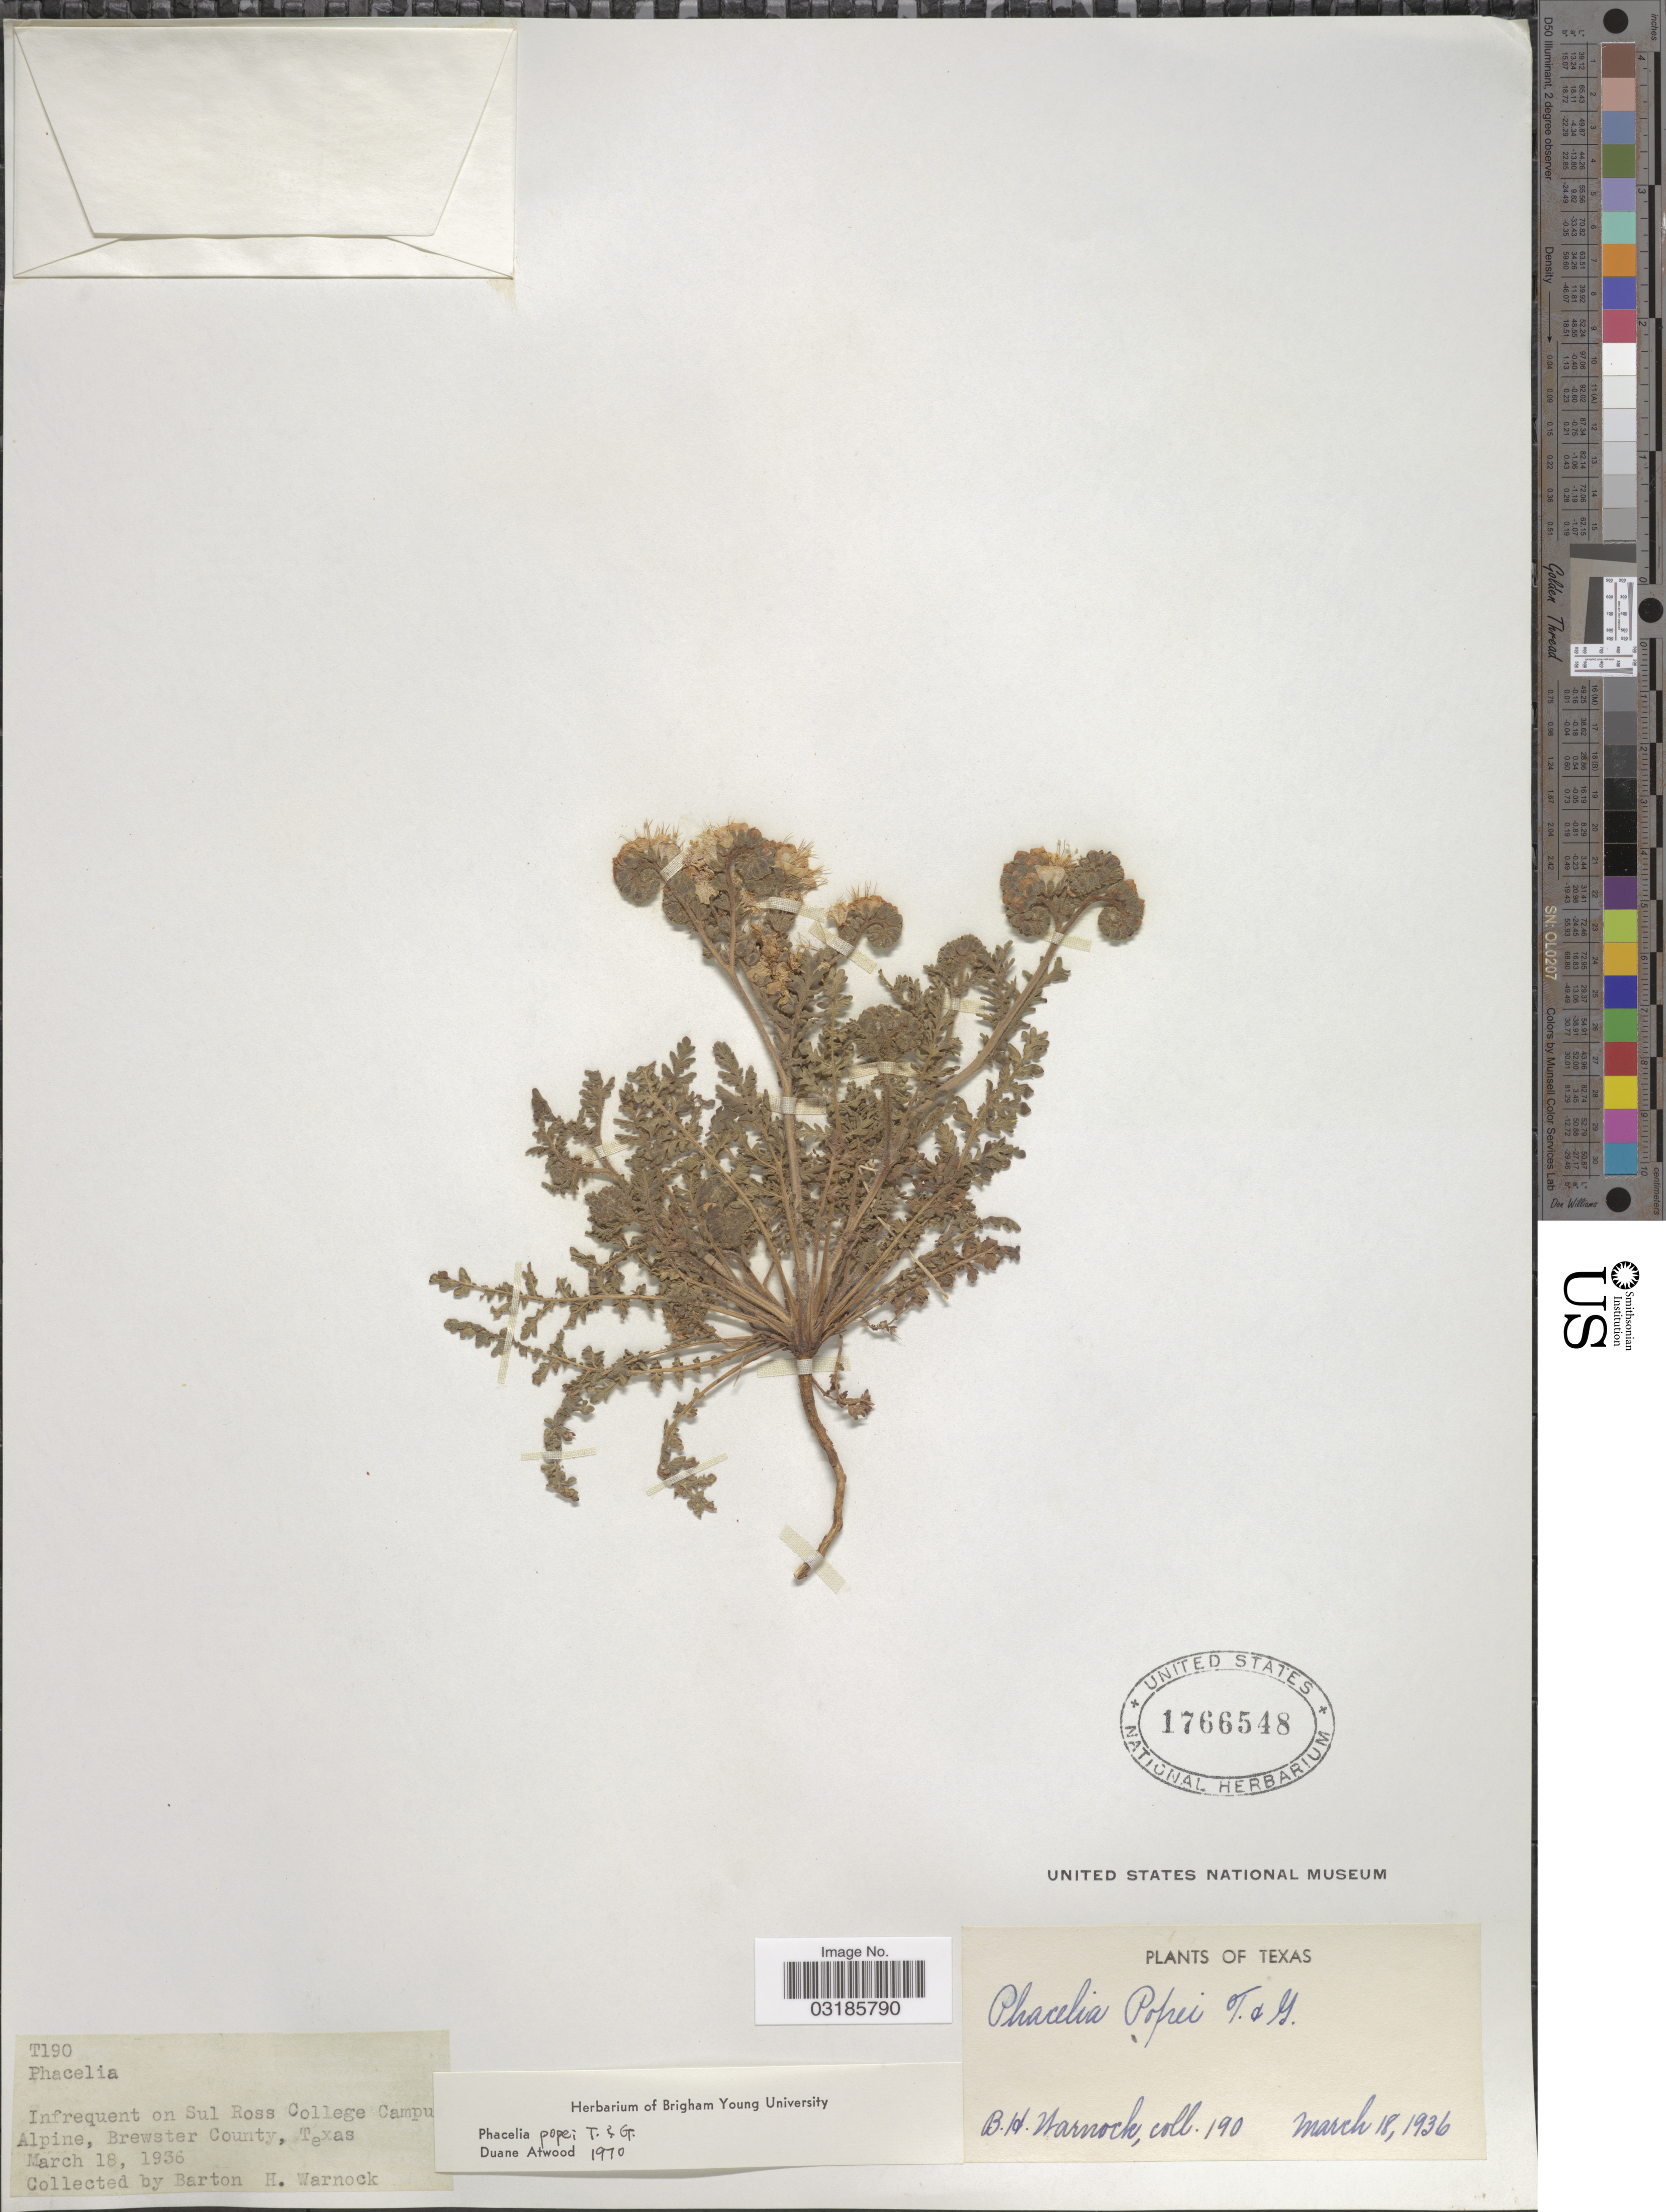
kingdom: Plantae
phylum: Tracheophyta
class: Magnoliopsida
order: Boraginales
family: Hydrophyllaceae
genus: Phacelia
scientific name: Phacelia popei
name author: Torr. & A. Gray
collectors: B. H. Warnock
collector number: T190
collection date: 1936-03-18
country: United States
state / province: Texas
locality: Infrequent on Sul Ross College Campus. Alpine, Brewster County.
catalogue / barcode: US 1766548